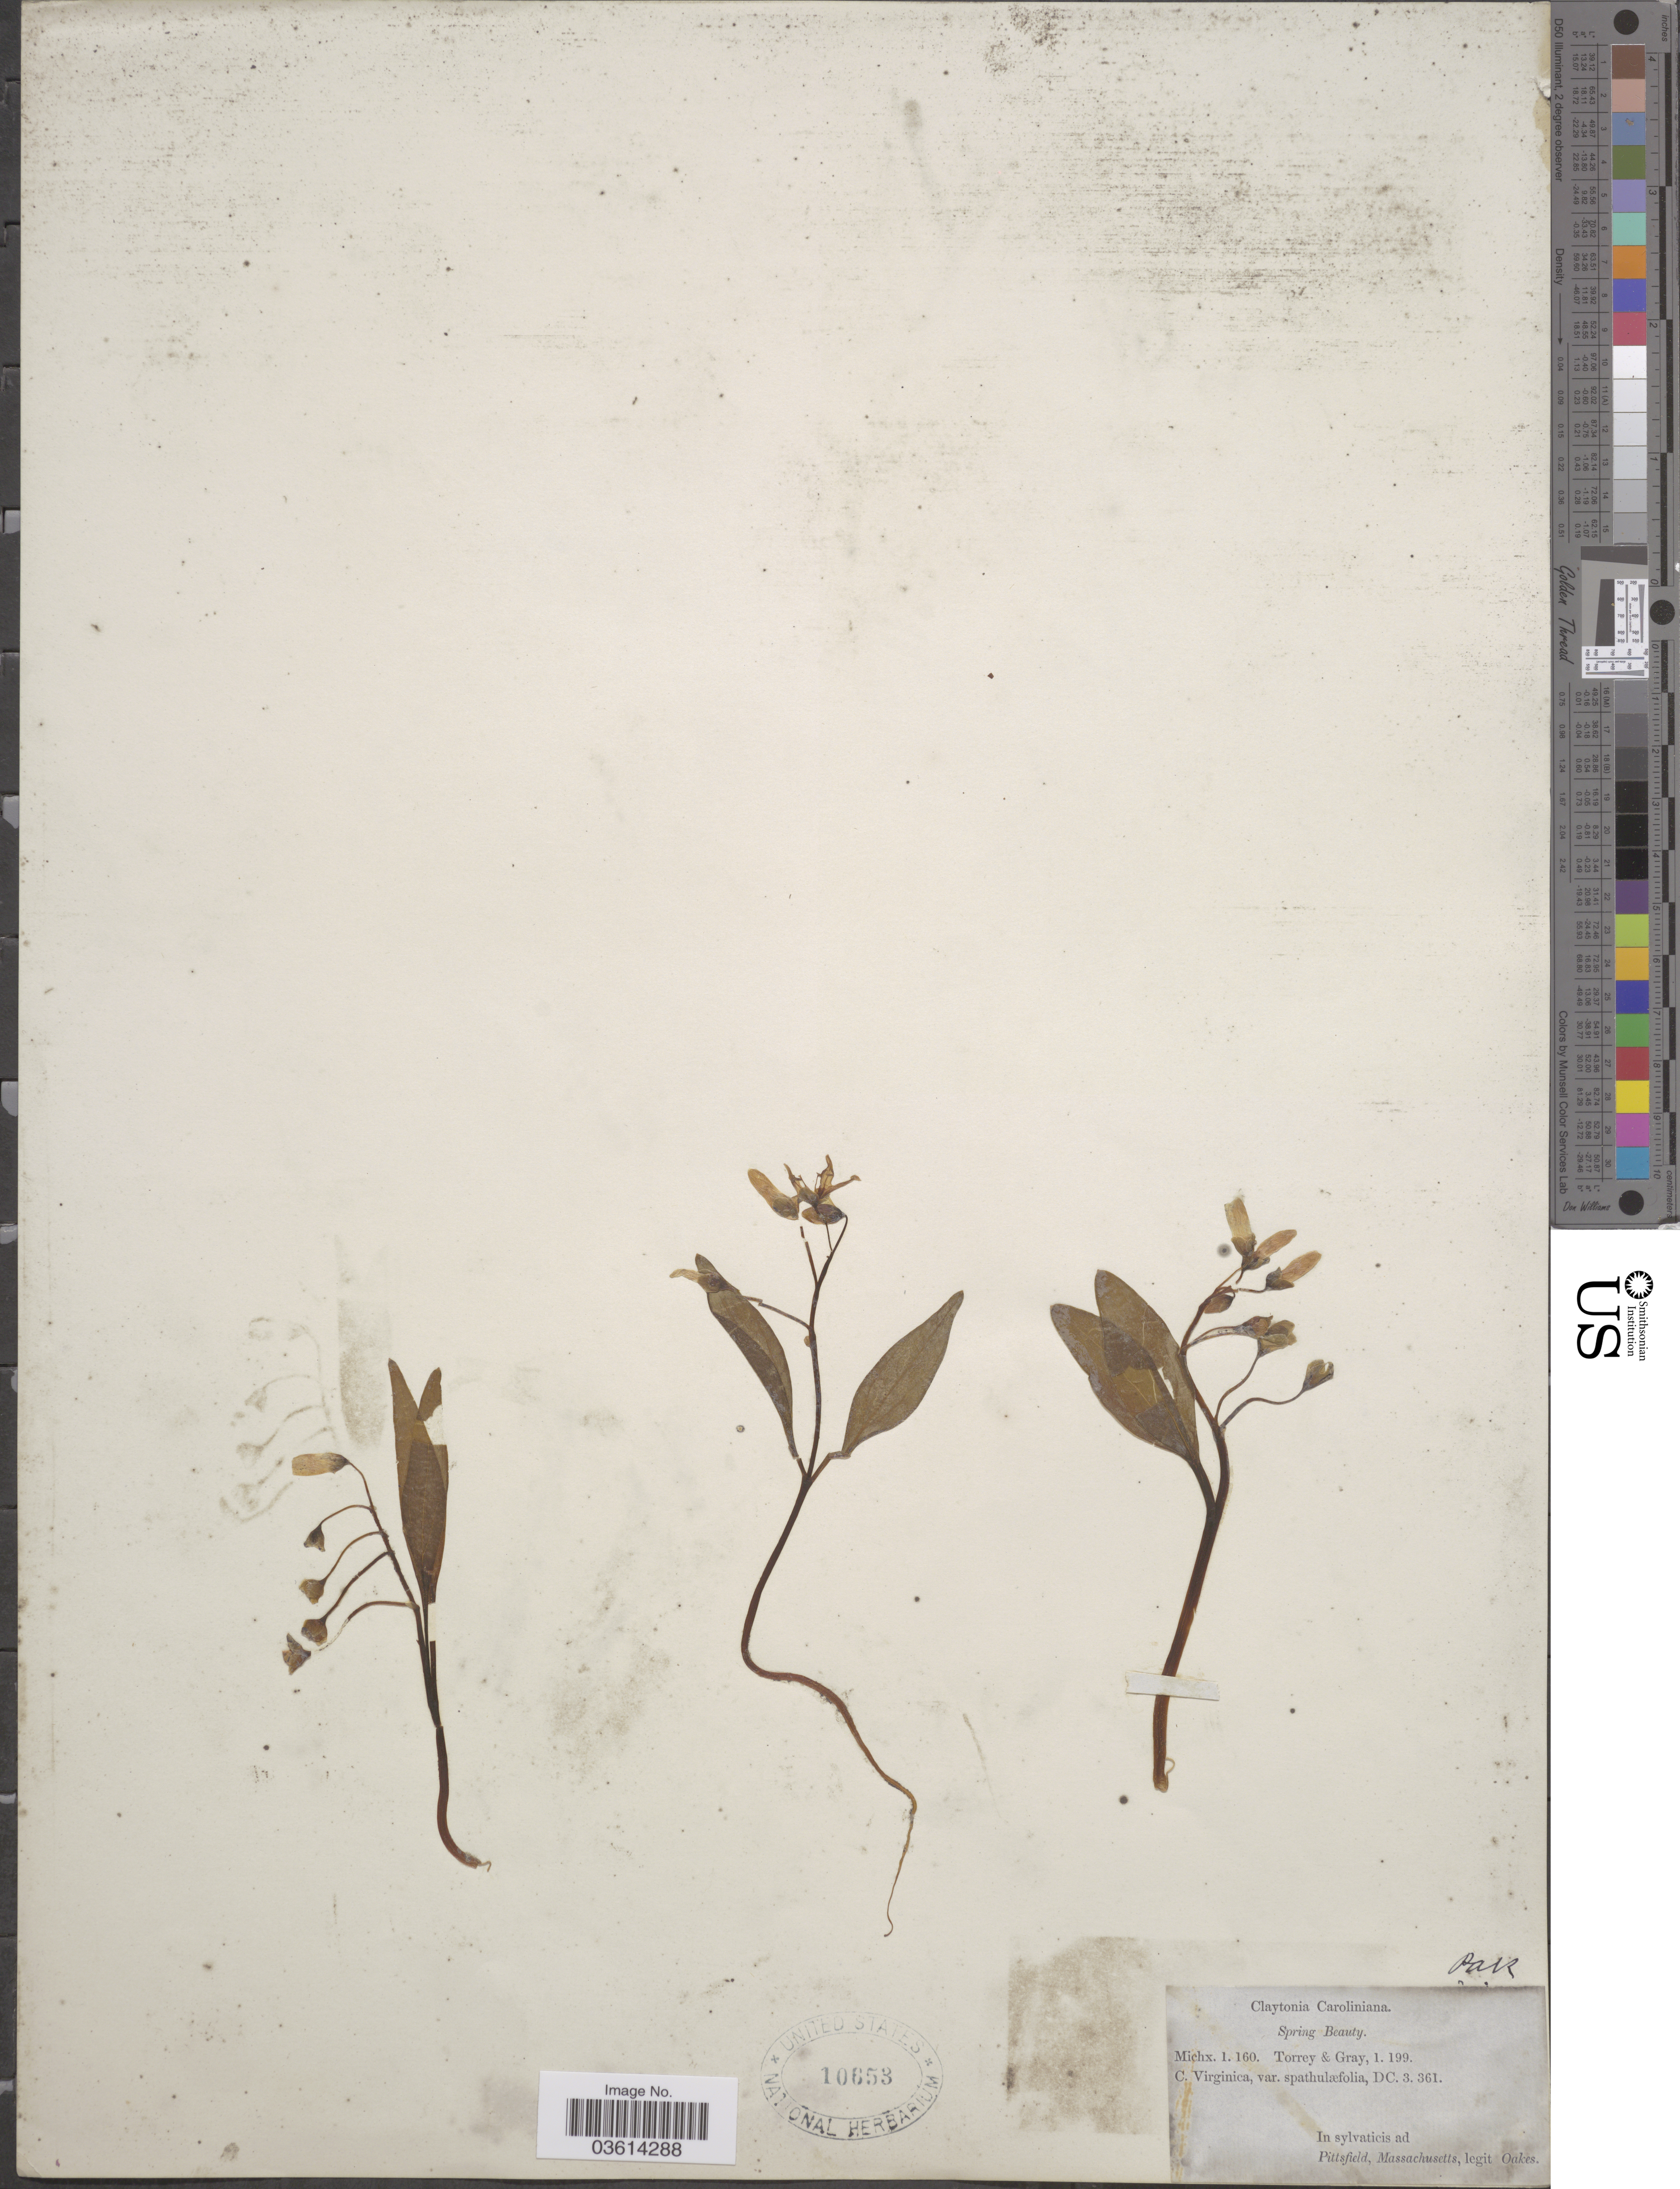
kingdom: Plantae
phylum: Tracheophyta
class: Magnoliopsida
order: Caryophyllales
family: Montiaceae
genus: Claytonia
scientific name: Claytonia caroliniana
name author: Michx.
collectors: -. Oakes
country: United States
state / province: Massachusetts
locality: In sylvaticis ad Pittsfield.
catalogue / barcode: US 10653